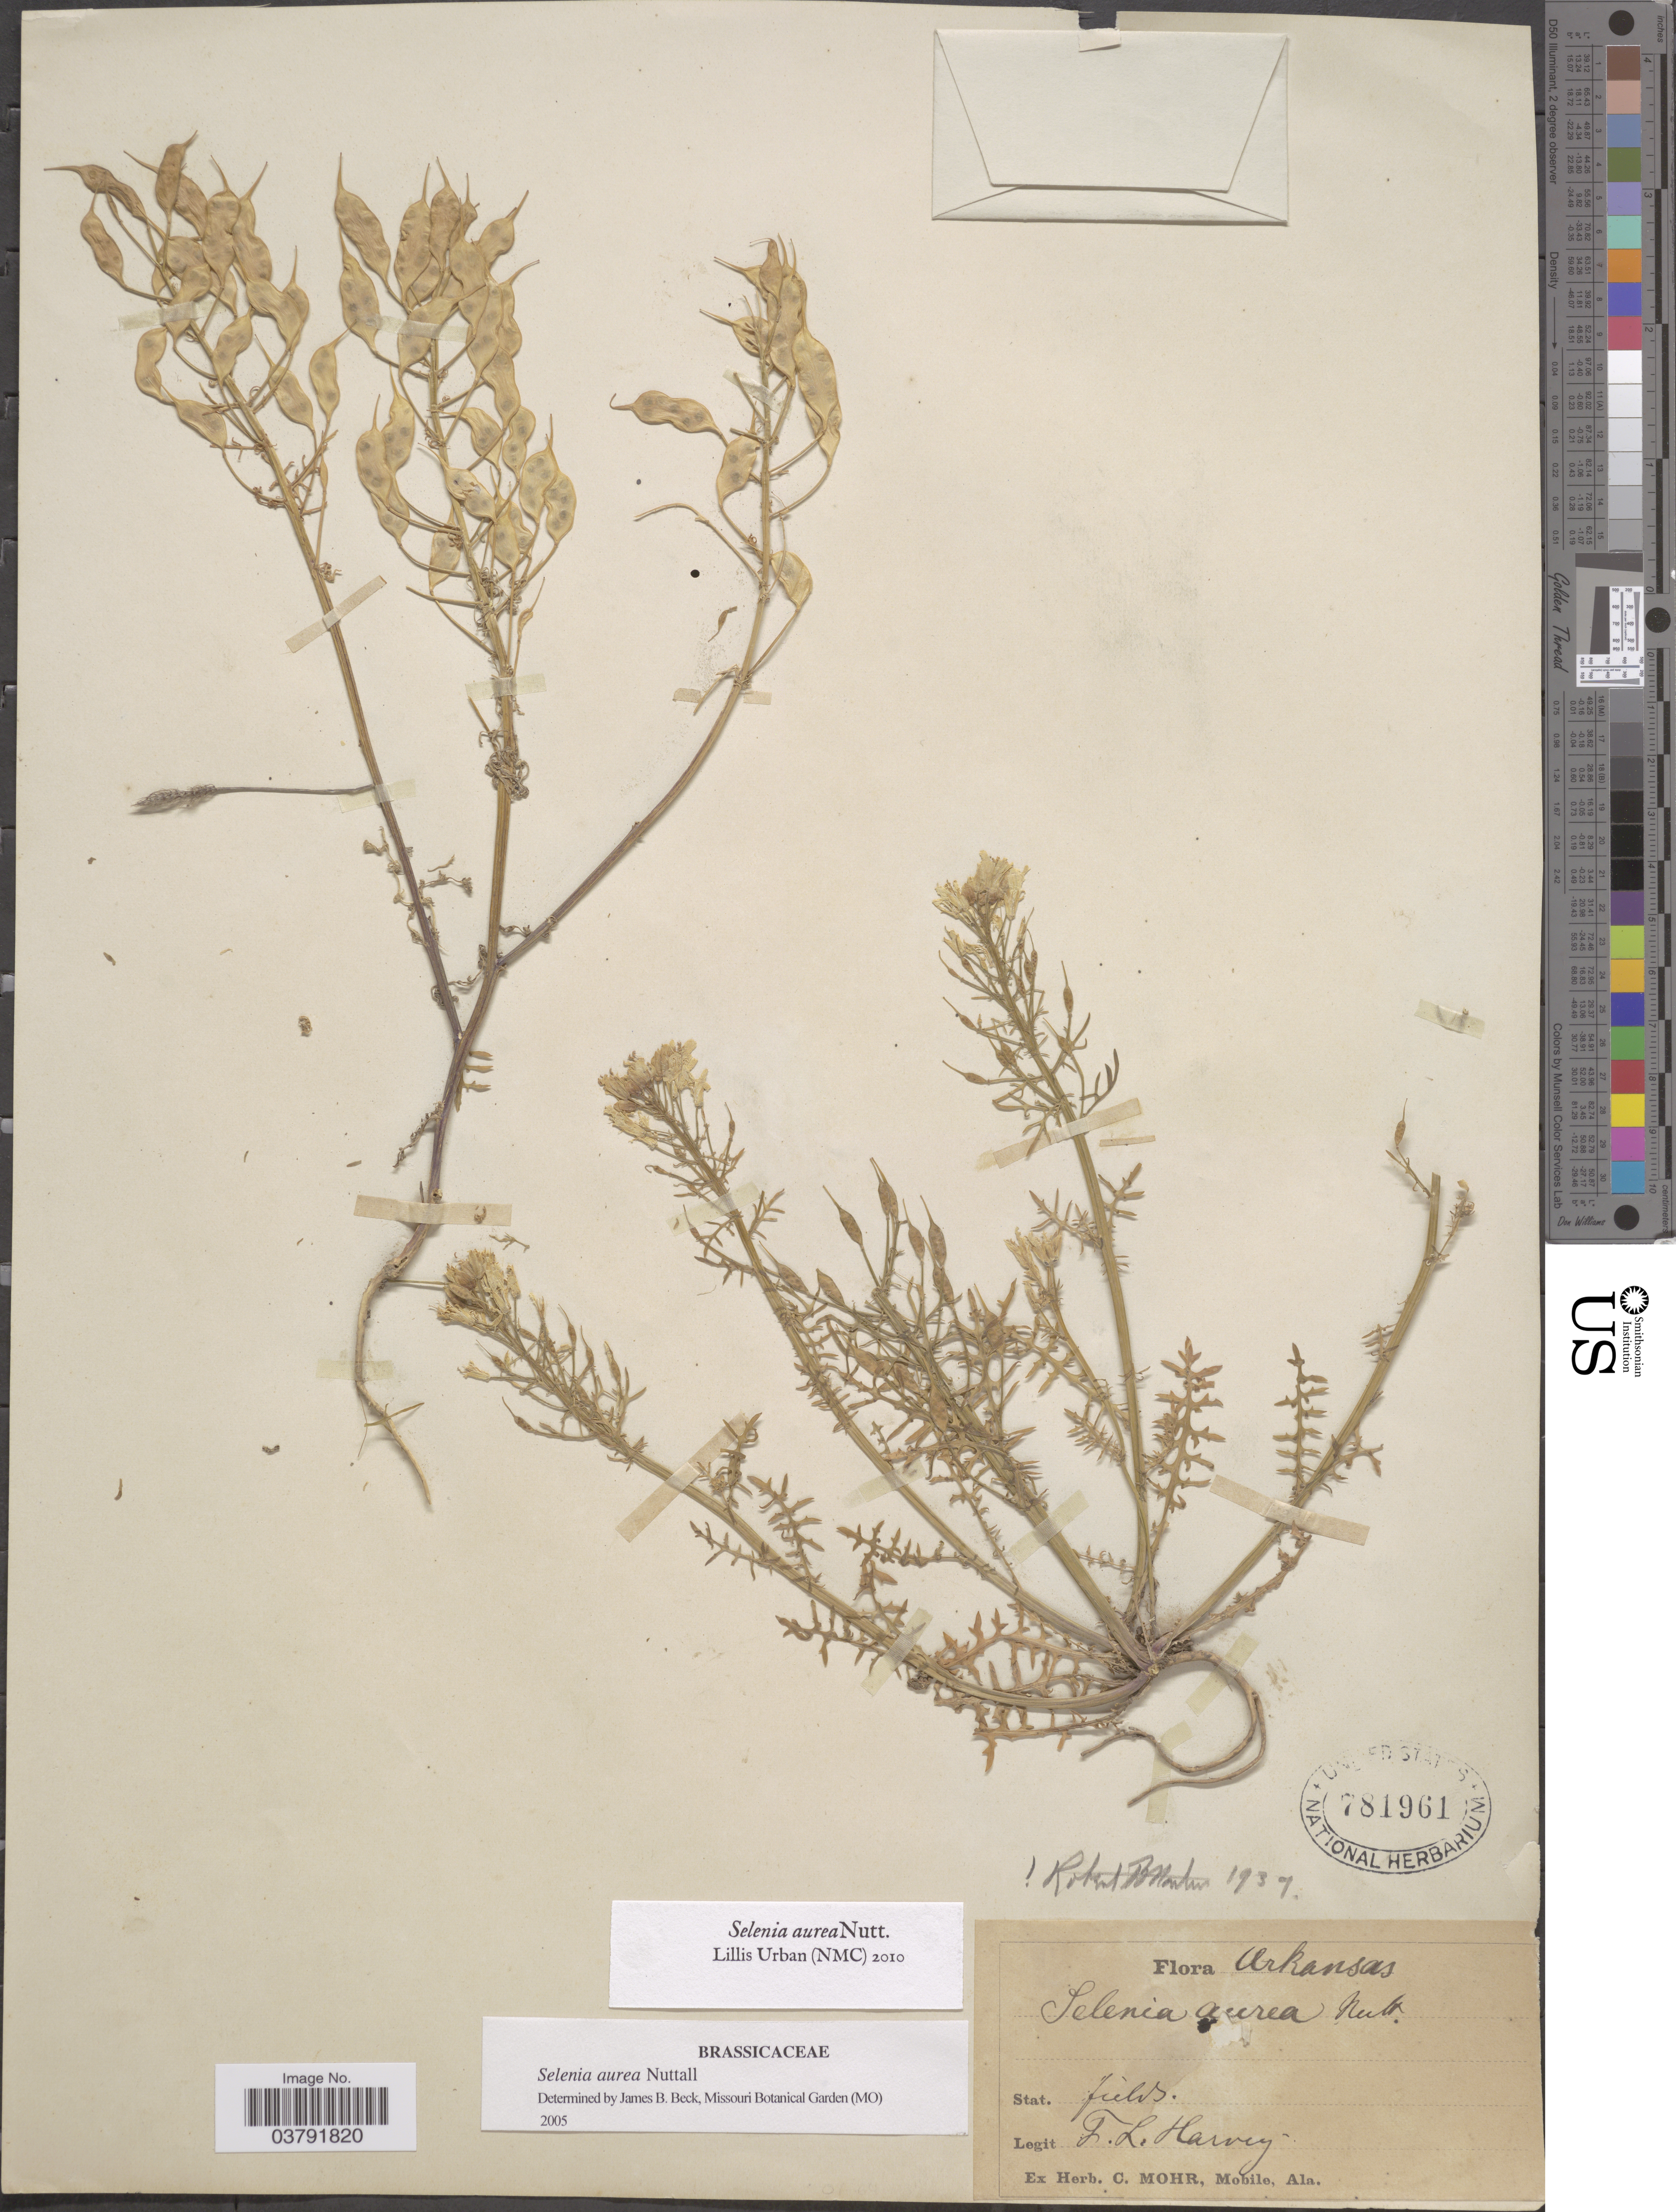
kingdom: Plantae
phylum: Tracheophyta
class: Magnoliopsida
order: Brassicales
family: Brassicaceae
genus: Selenia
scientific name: Selenia aurea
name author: Nutt.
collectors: F. L. Harvey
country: United States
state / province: Arkansas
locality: Stat. fields.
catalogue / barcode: US 781961